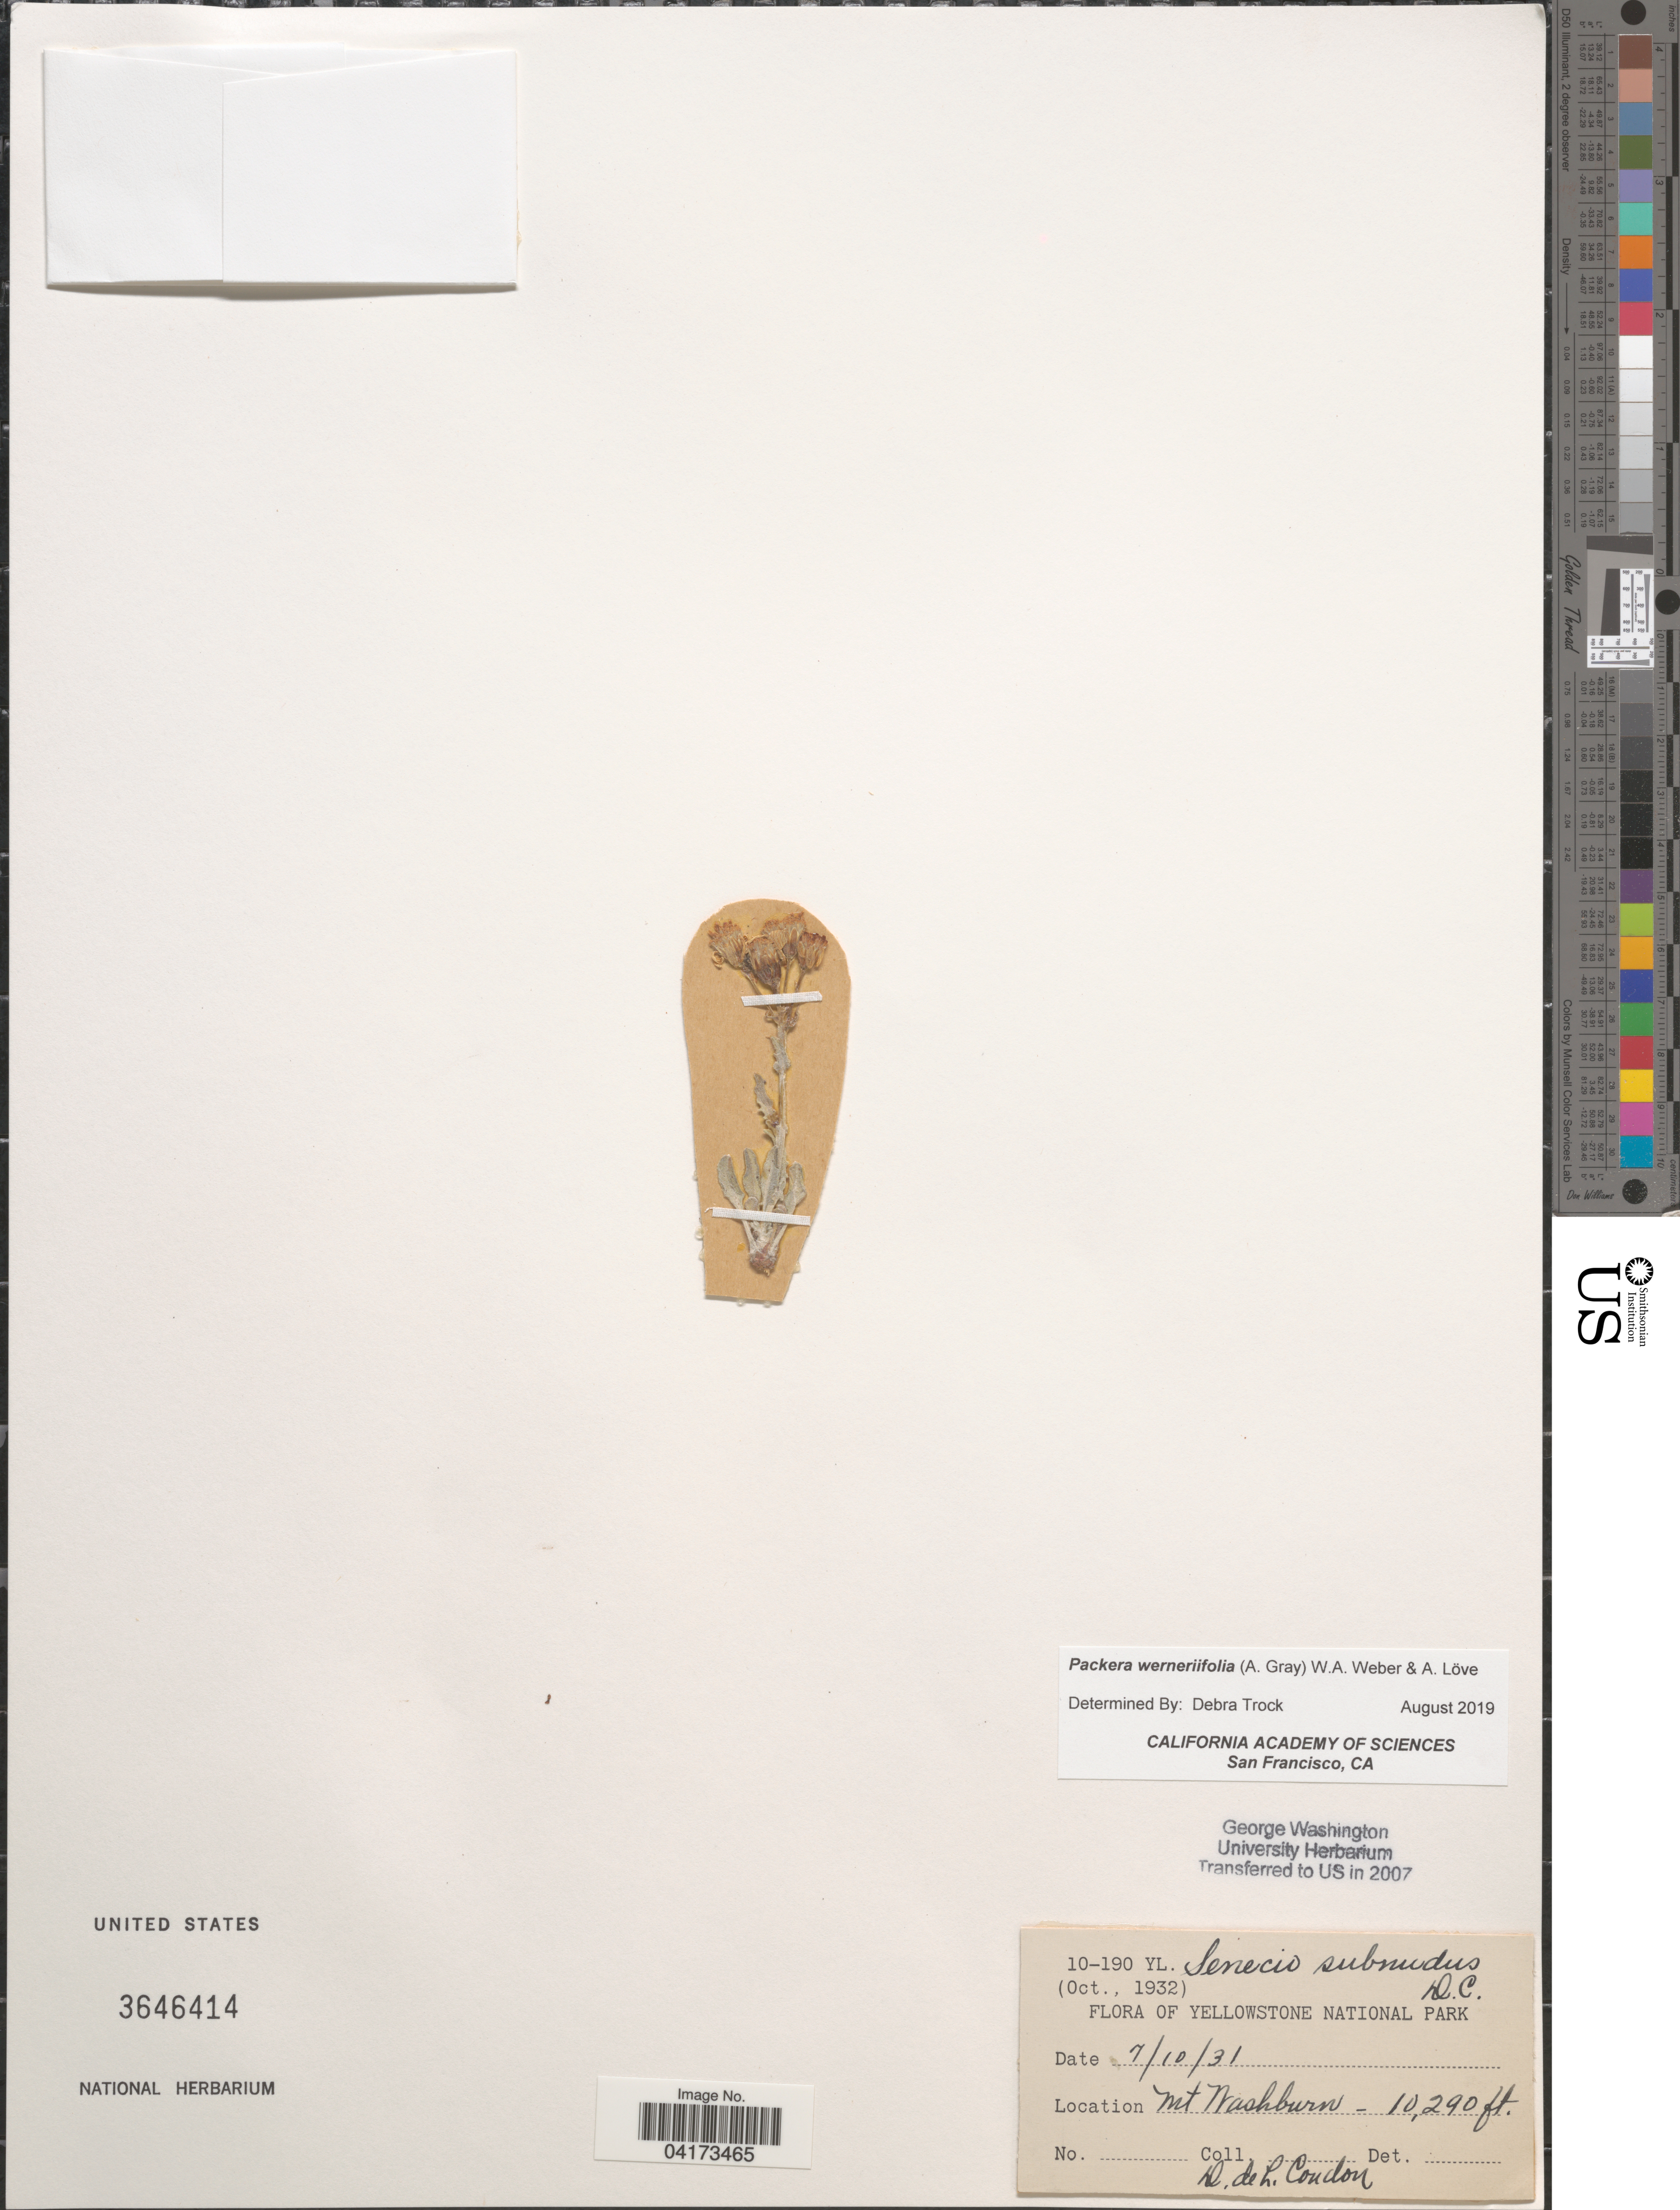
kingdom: Plantae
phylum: Tracheophyta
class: Magnoliopsida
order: Asterales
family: Asteraceae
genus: Packera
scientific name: Packera werneriifolia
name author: (A. Gray) W.A. Weber & Á. Löve ex Trock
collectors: D. Condon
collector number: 10-190YL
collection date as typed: Transcribed d/m/y: 7/10/31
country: United States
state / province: Wyoming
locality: Yellowstone National Park. Mt. Washburn.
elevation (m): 3136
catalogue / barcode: US 3646414